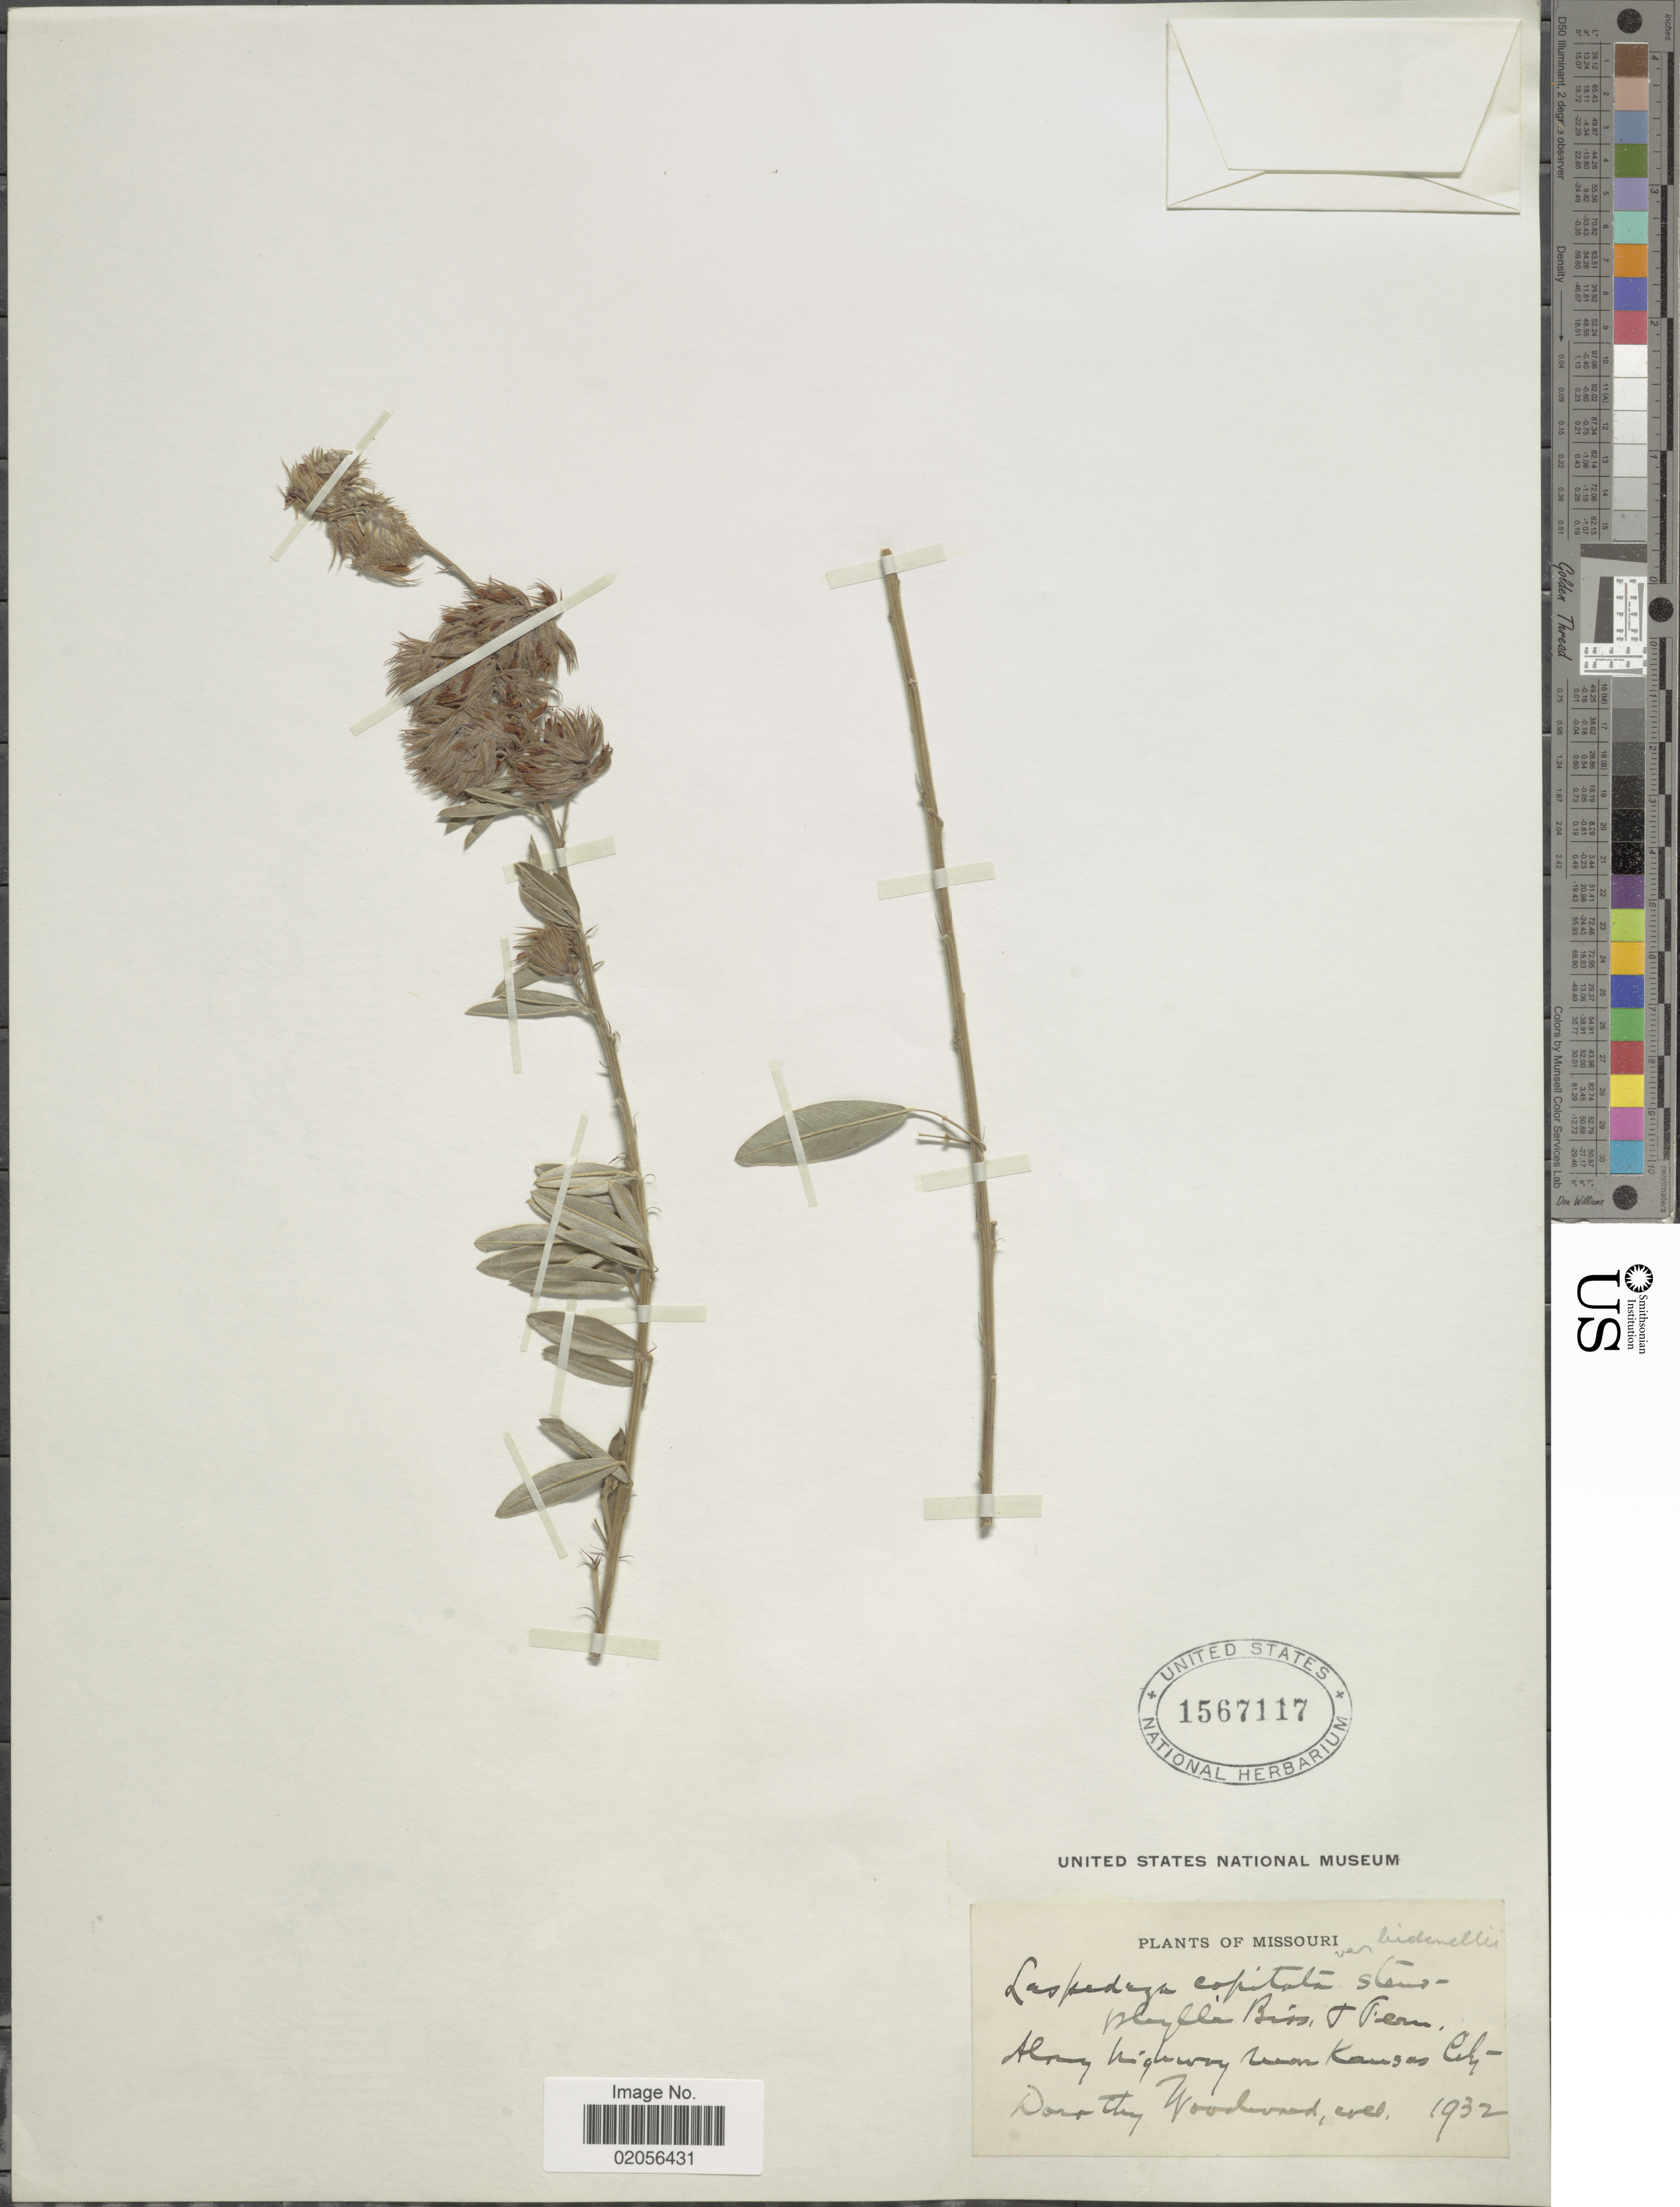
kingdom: Plantae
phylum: Tracheophyta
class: Magnoliopsida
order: Fabales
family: Fabaceae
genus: Lespedeza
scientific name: Lespedeza capitata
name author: Michx.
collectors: D. Woodward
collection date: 1932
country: United States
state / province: Kansas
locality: Along highway near Kansas City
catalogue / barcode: US 1567117